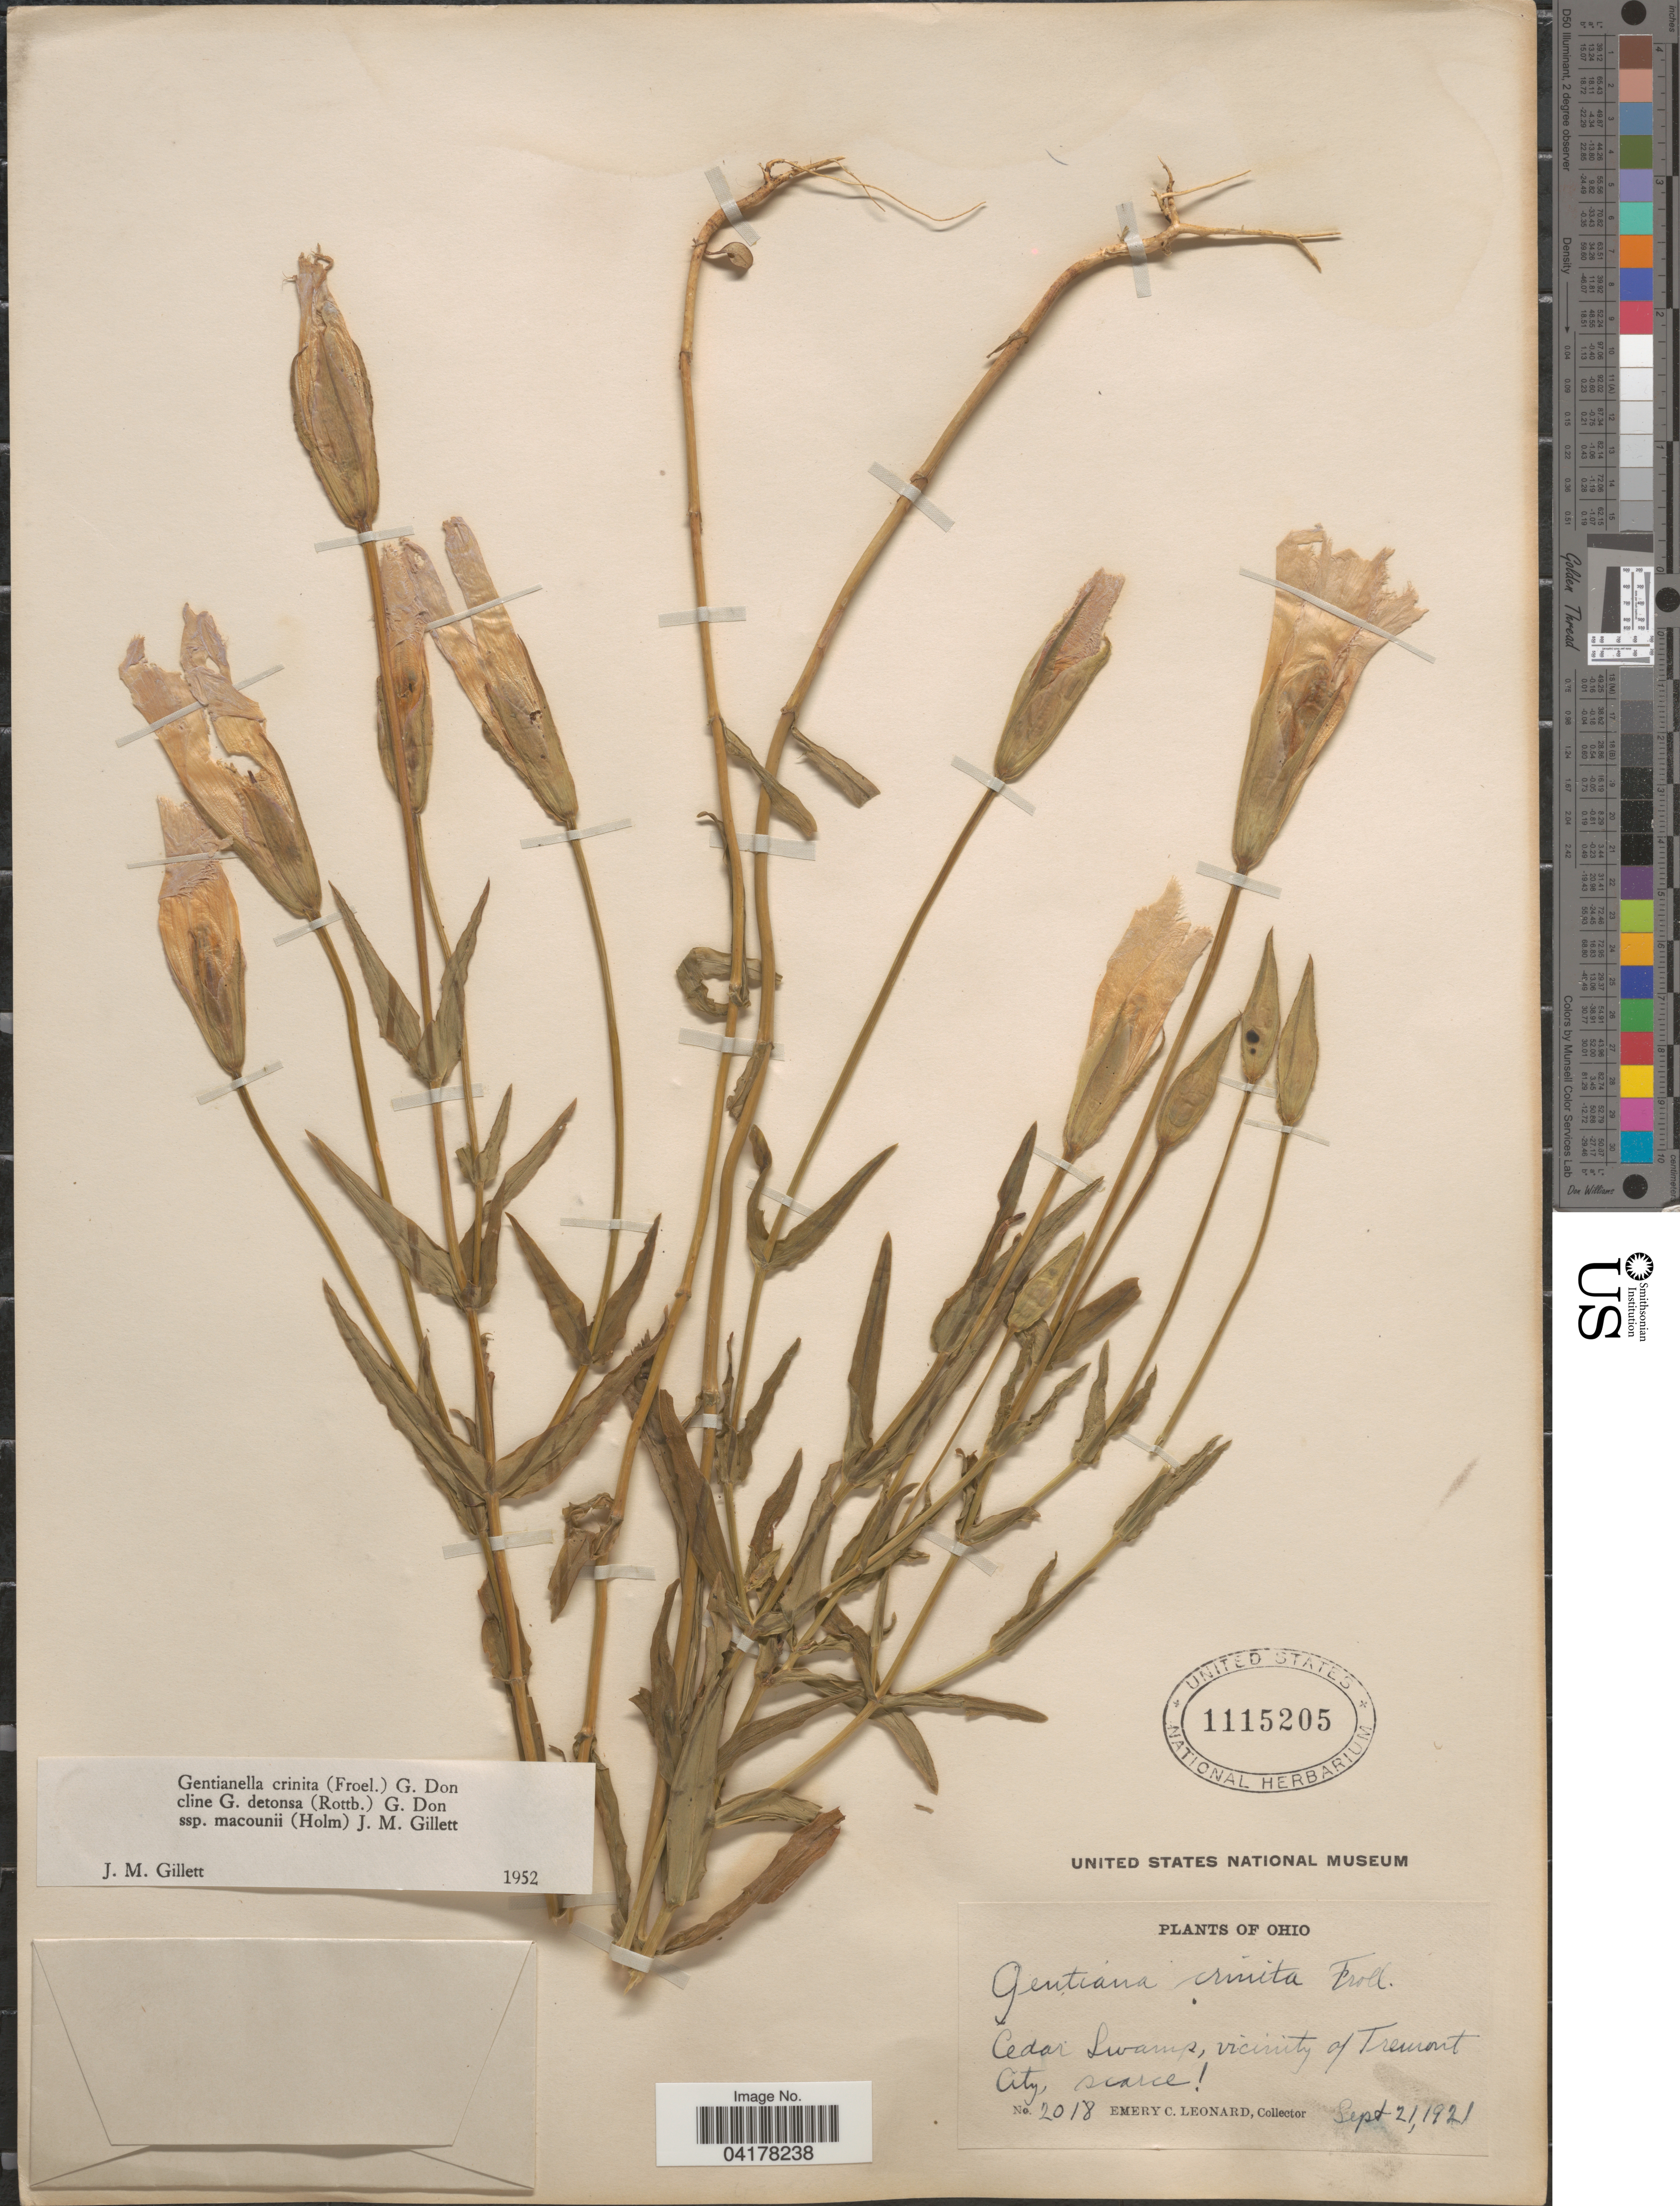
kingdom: Plantae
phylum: Tracheophyta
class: Magnoliopsida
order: Gentianales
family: Gentianaceae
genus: Gentianella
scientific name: Gentianella crinita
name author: (Froel.) G. Don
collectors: E. C. Leonard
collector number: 2018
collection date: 1921-09-21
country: United States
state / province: Ohio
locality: Cedar Swamps, vicinity of Tremont City.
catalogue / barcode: US 1115205